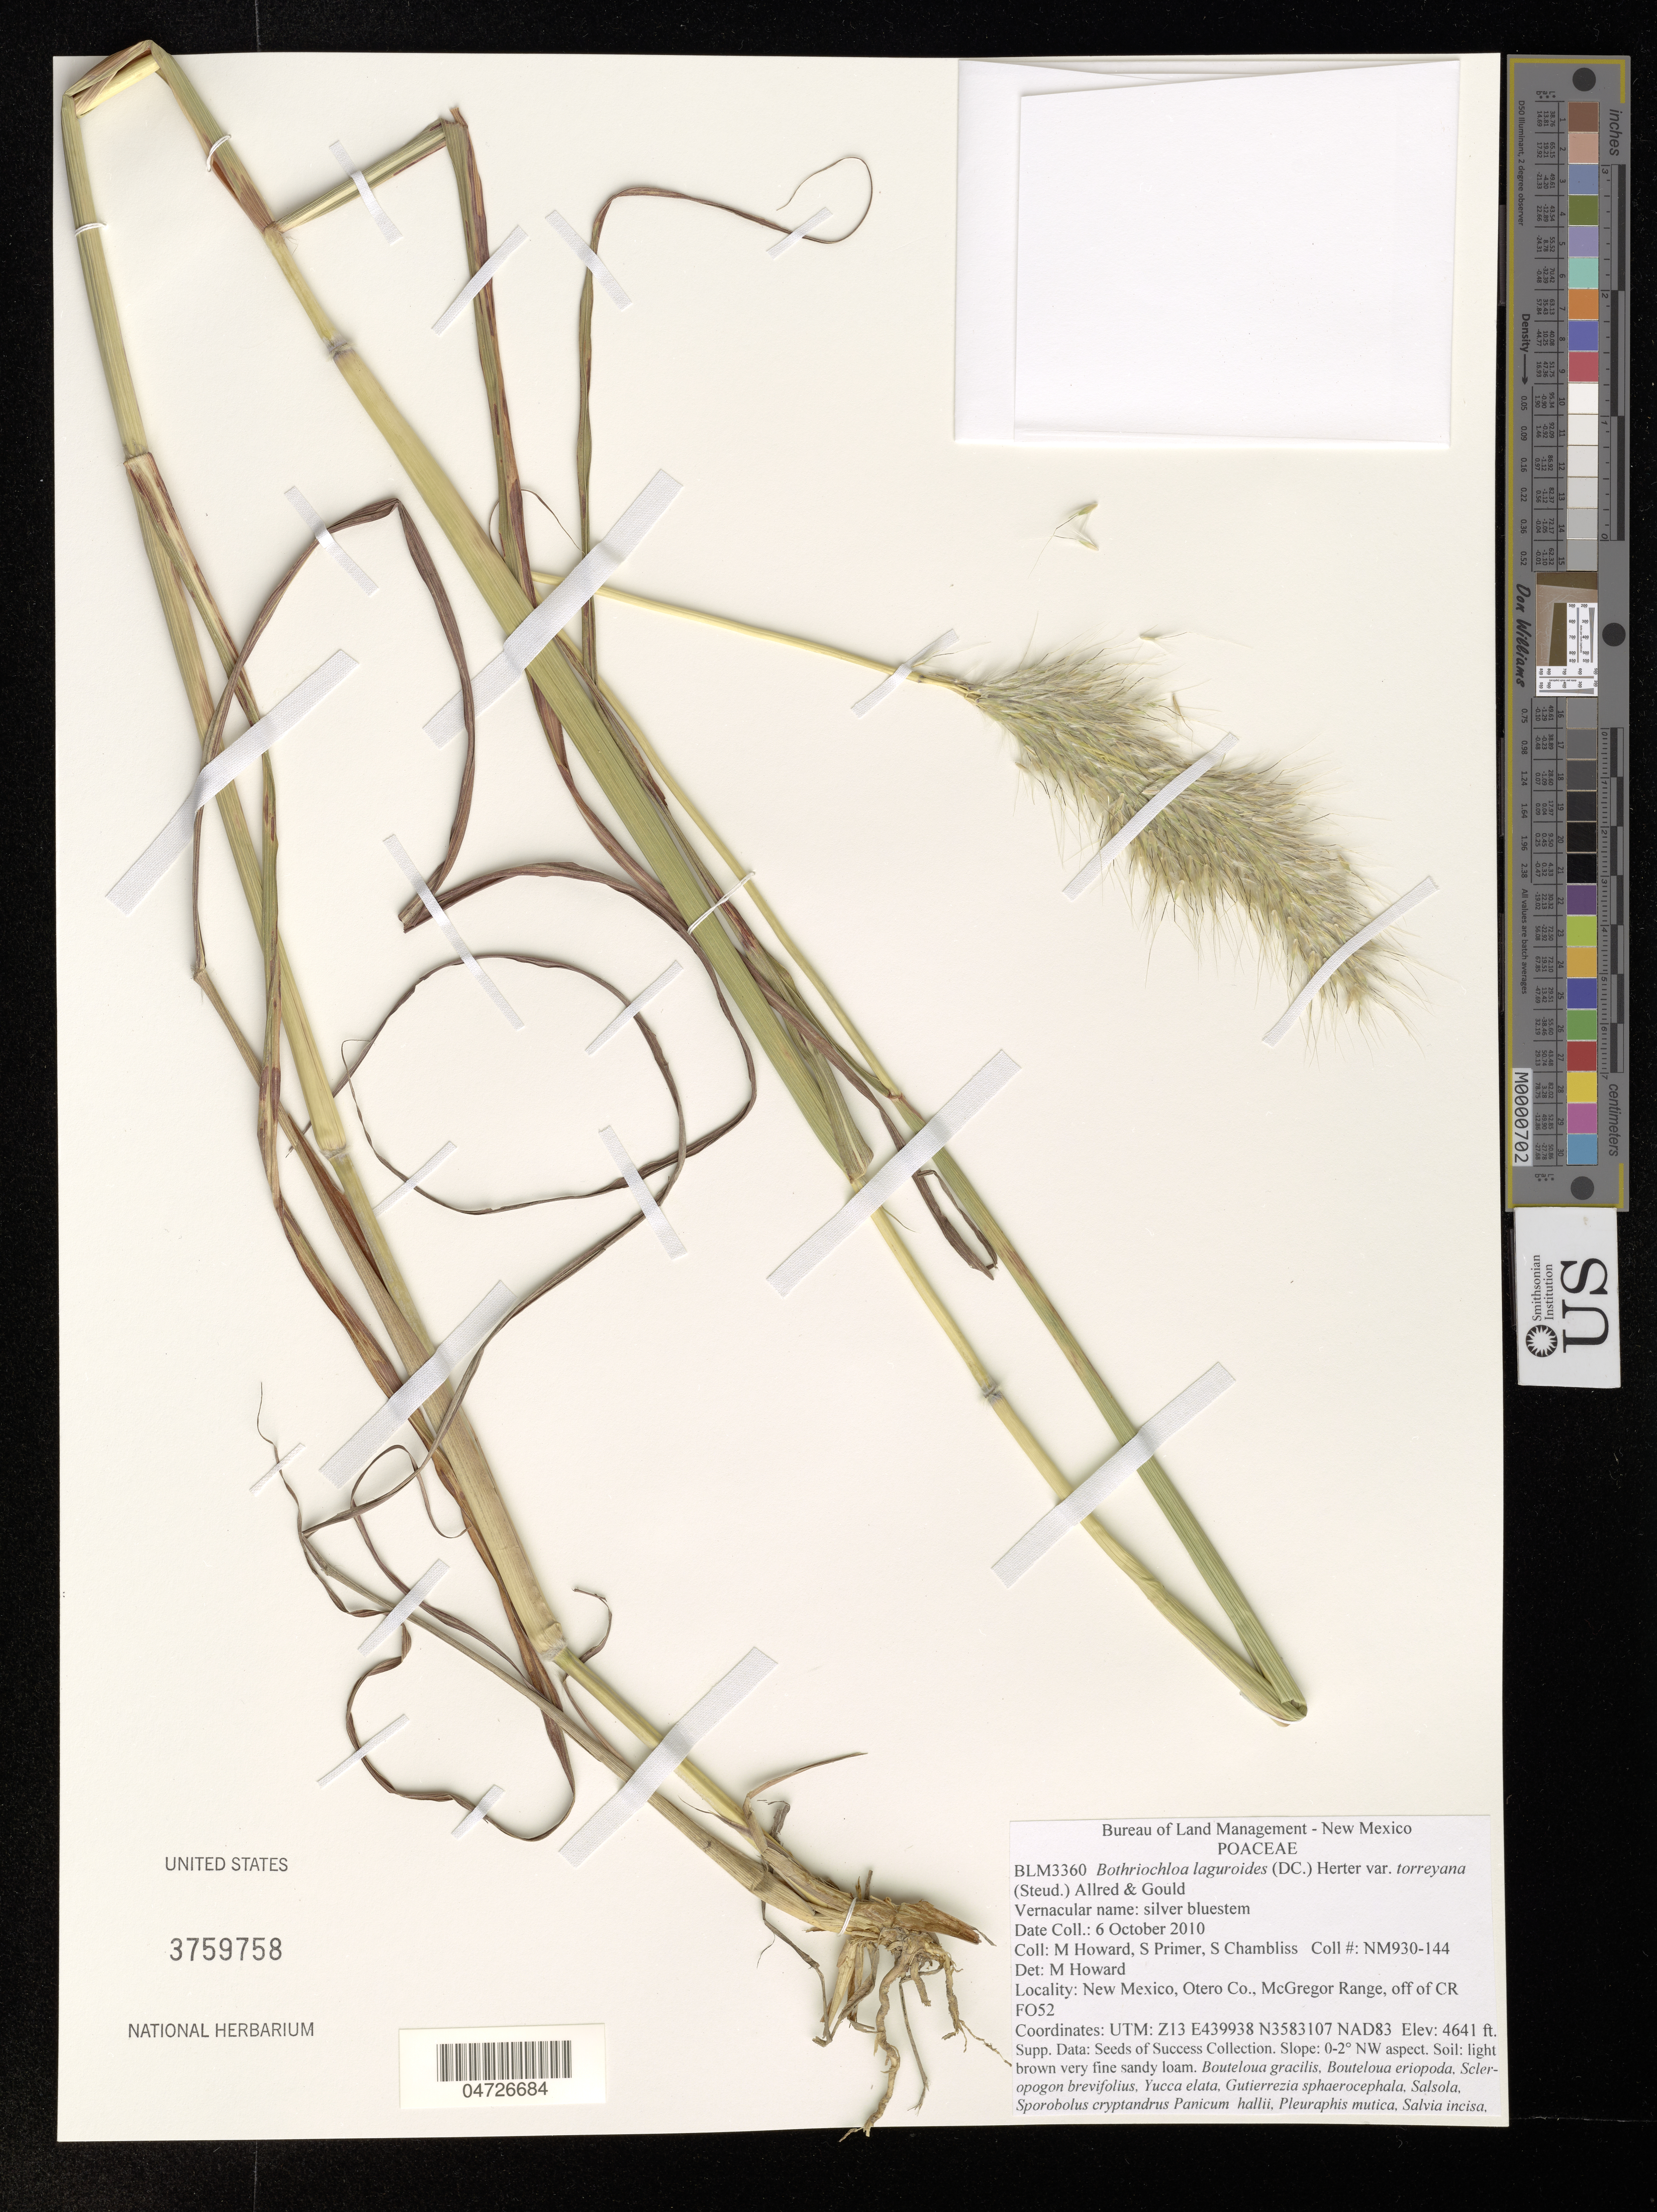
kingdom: Plantae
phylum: Tracheophyta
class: Liliopsida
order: Poales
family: Poaceae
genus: Bothriochloa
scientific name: Bothriochloa laguroides subsp. torreyana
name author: (Steud.) Allred & Gould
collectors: M. Howard, S. Primer & S. Chambliss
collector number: NM930-144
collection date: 2010-10-06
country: United States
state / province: New Mexico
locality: Otero Co., McGregor Range, off of CR FO52.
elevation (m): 1415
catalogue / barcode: US 3759758